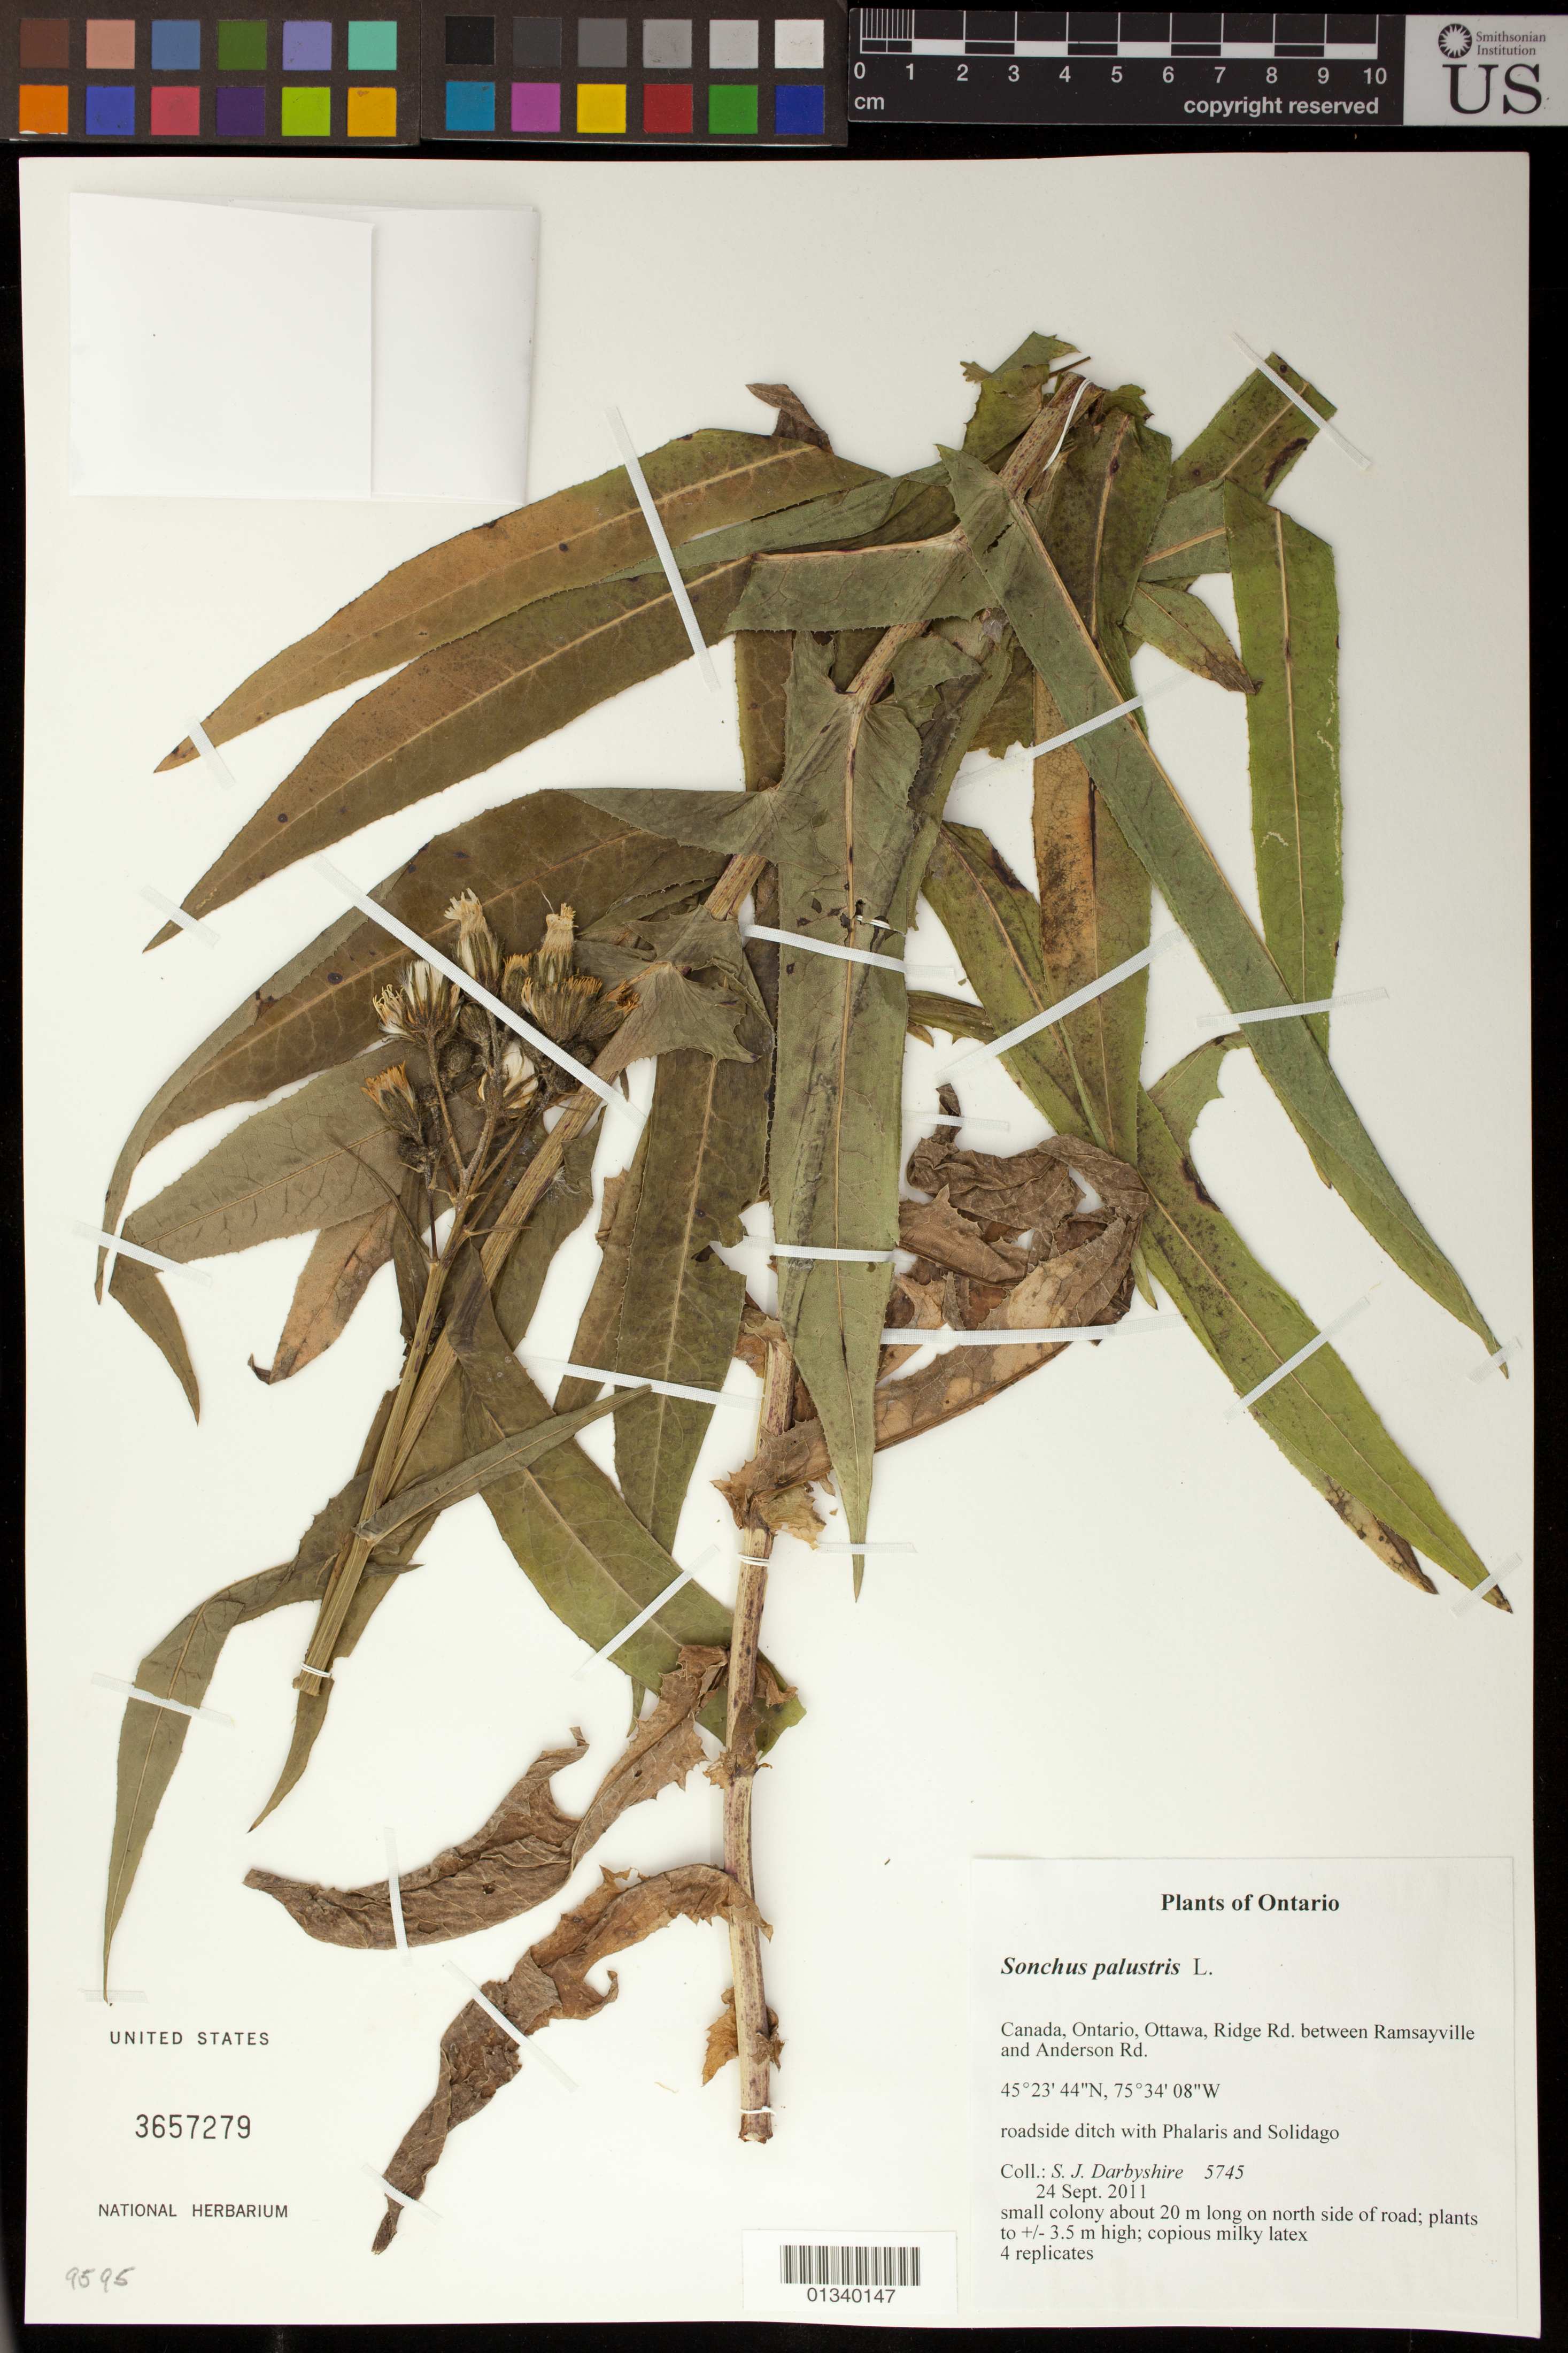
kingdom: Plantae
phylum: Tracheophyta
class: Magnoliopsida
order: Asterales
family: Asteraceae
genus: Sonchus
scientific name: Sonchus palustris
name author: L.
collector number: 5745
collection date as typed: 24 September 2011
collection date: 2011-09-24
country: Canada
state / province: Ontario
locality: Ridge Road between Ramsayville and Anderson Rd.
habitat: On N side of road; ditch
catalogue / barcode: US 3657279